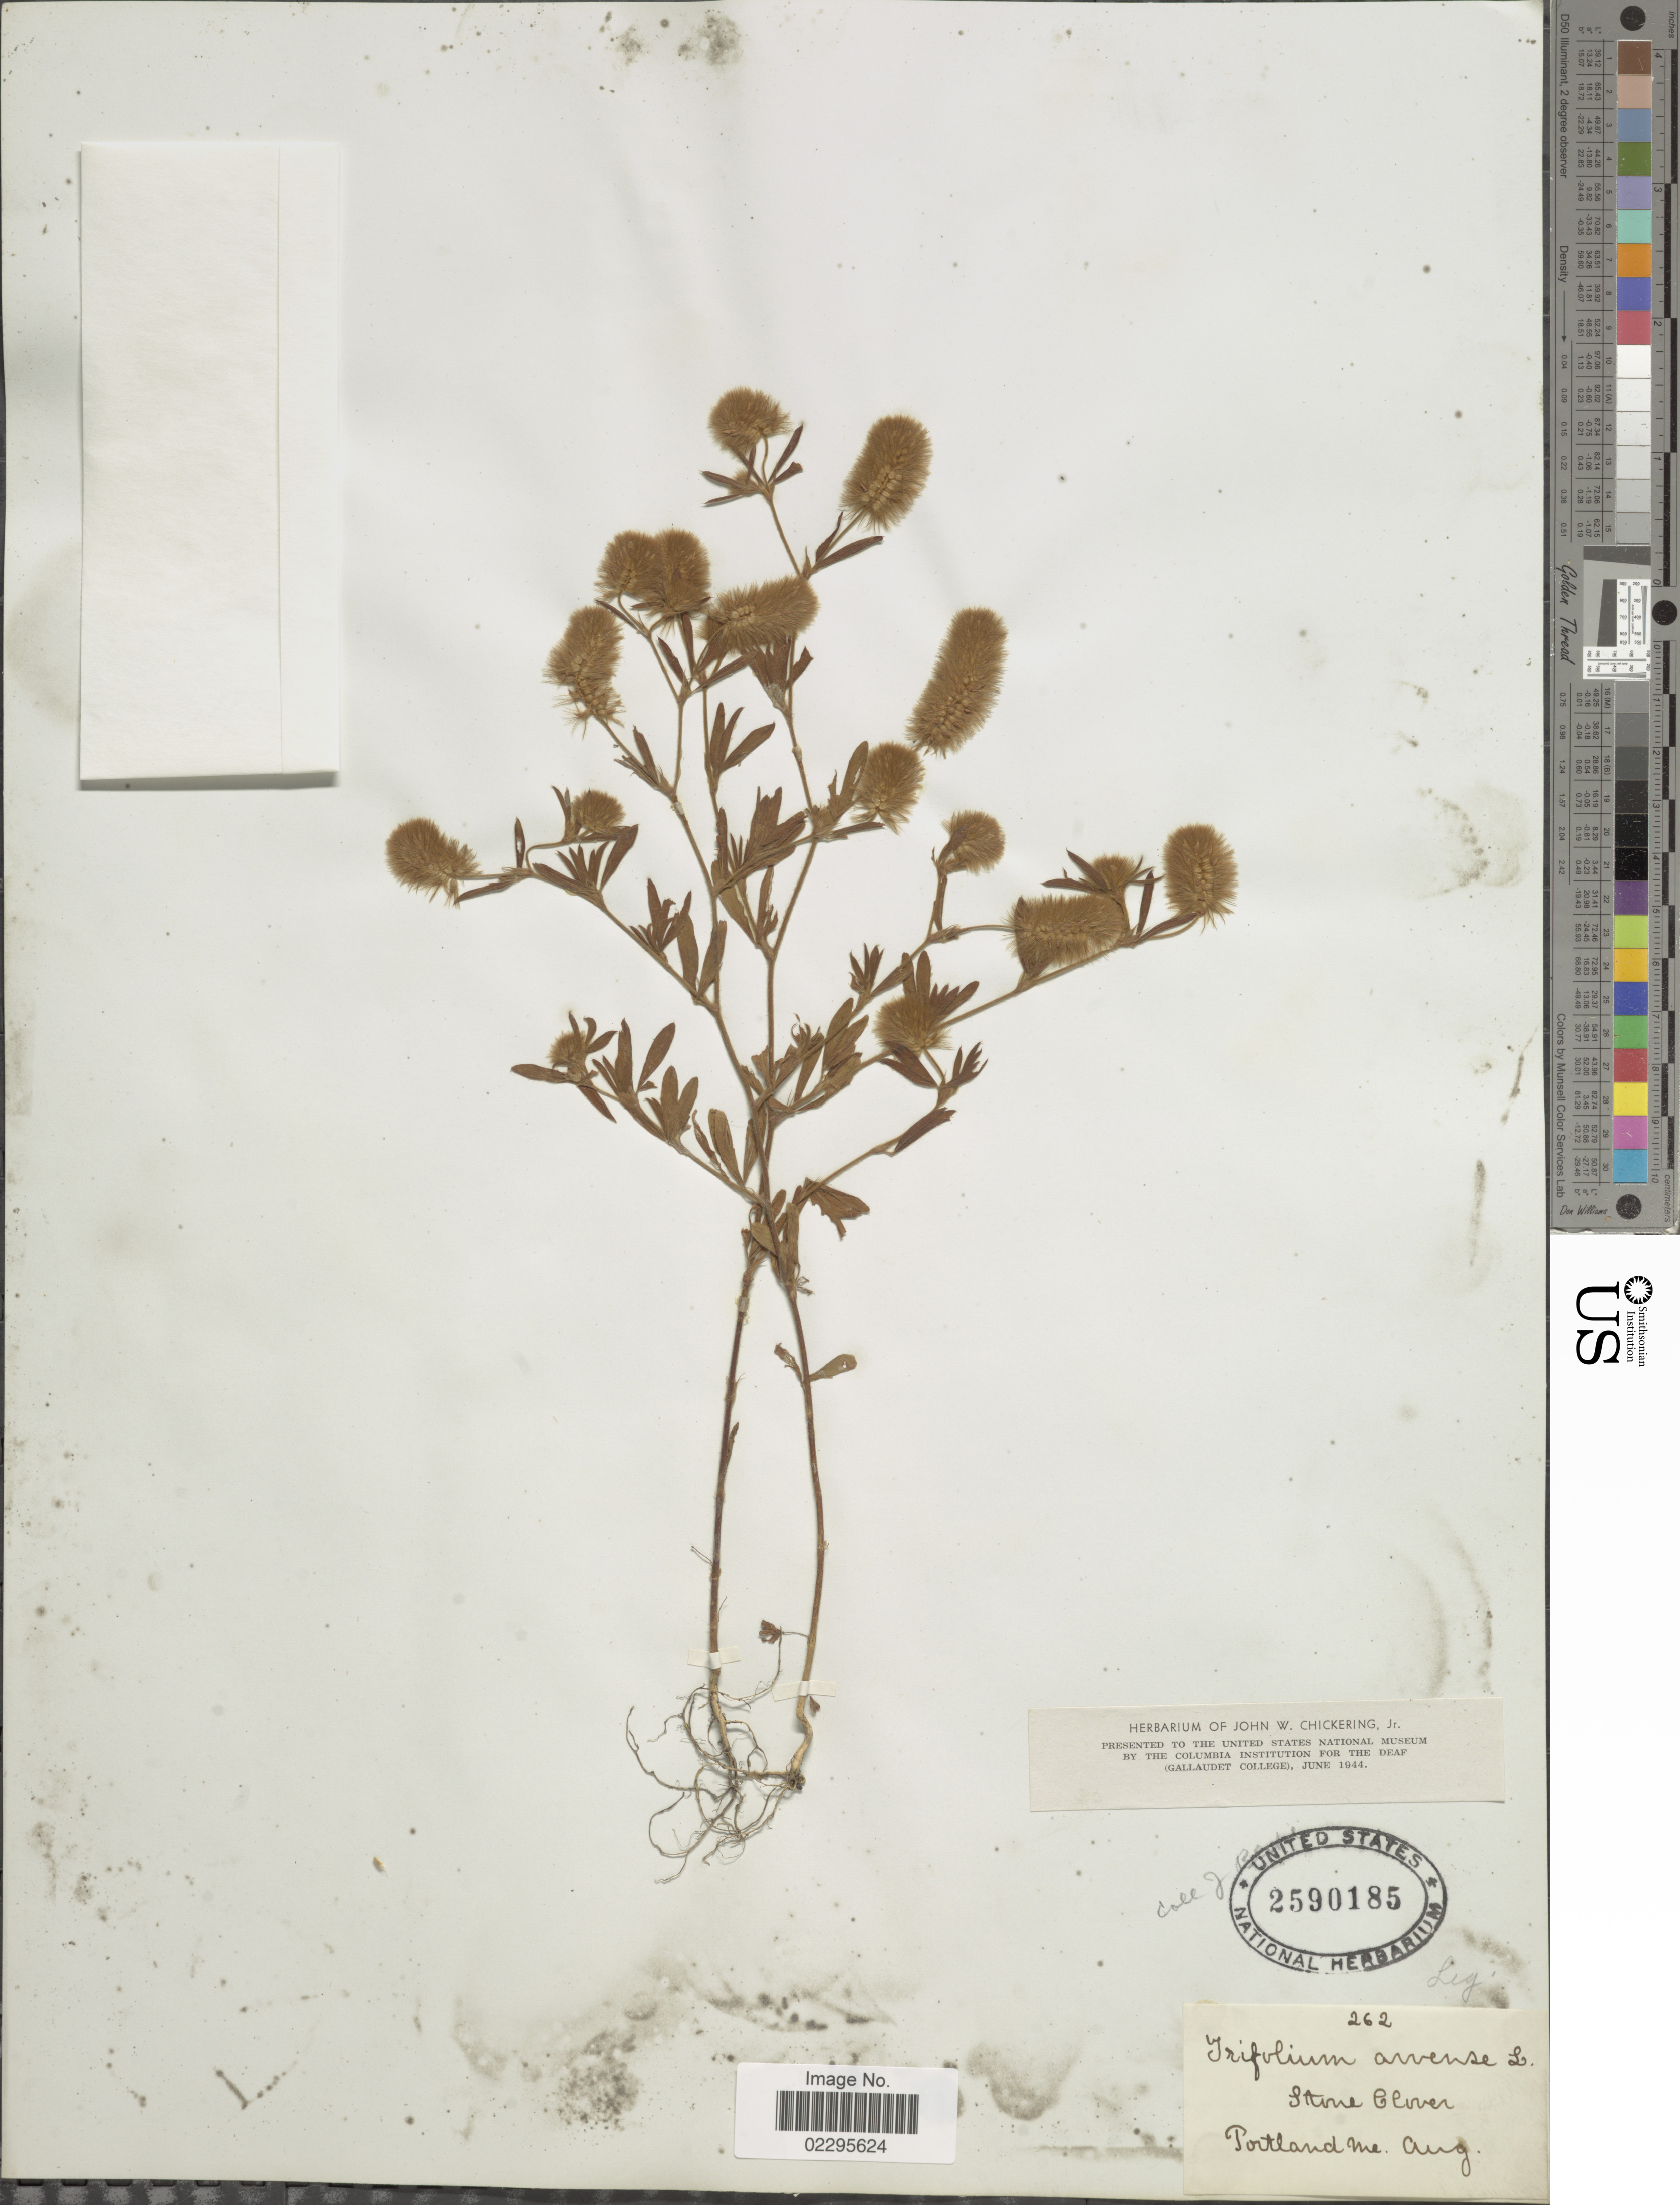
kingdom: Plantae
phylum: Tracheophyta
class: Magnoliopsida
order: Fabales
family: Fabaceae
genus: Trifolium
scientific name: Trifolium arvense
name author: L.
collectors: Ex herb. John W. Chickering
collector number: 262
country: United States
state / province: Maine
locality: Stone Clover, Portland Me.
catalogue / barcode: US 2590185